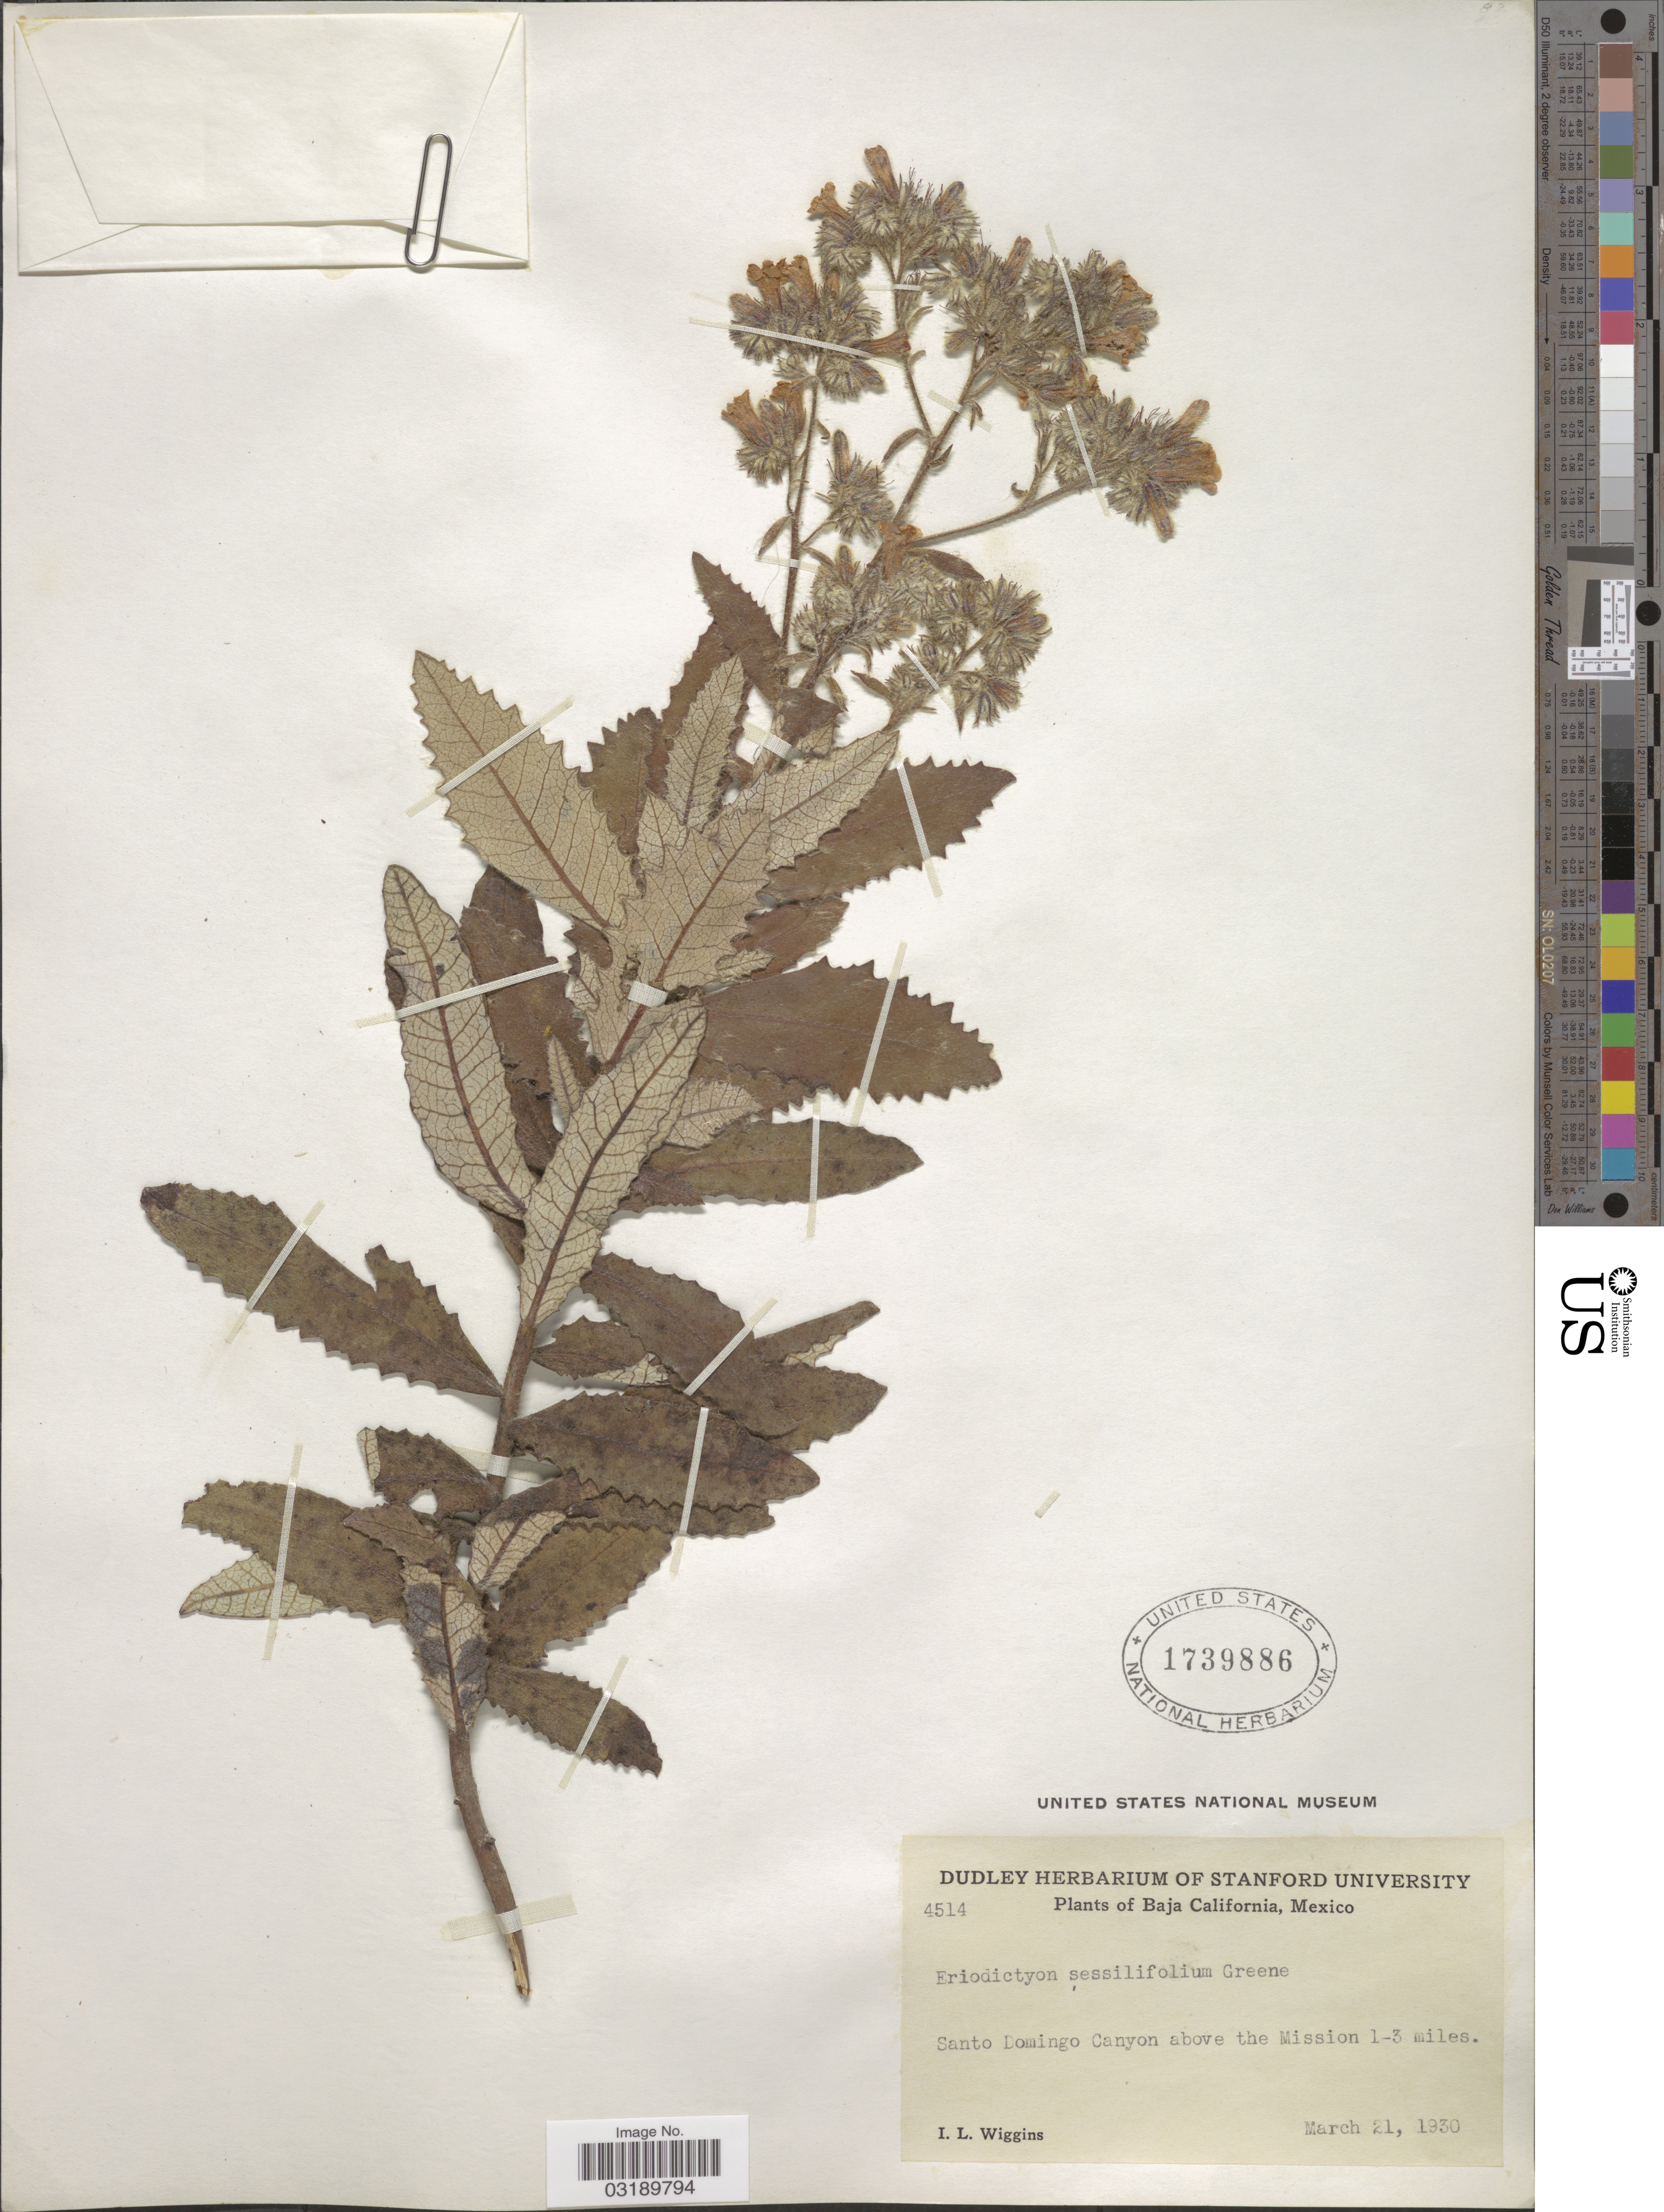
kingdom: Plantae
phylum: Tracheophyta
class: Magnoliopsida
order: Boraginales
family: Namaceae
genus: Eriodictyon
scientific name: Eriodictyon sessilifolium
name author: Greene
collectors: I. L. Wiggins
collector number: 4514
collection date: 1930-03-21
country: Mexico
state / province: Baja California Sur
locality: Santo Domingo Canyon above the Mission 1-3 miles.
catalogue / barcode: US 1739886